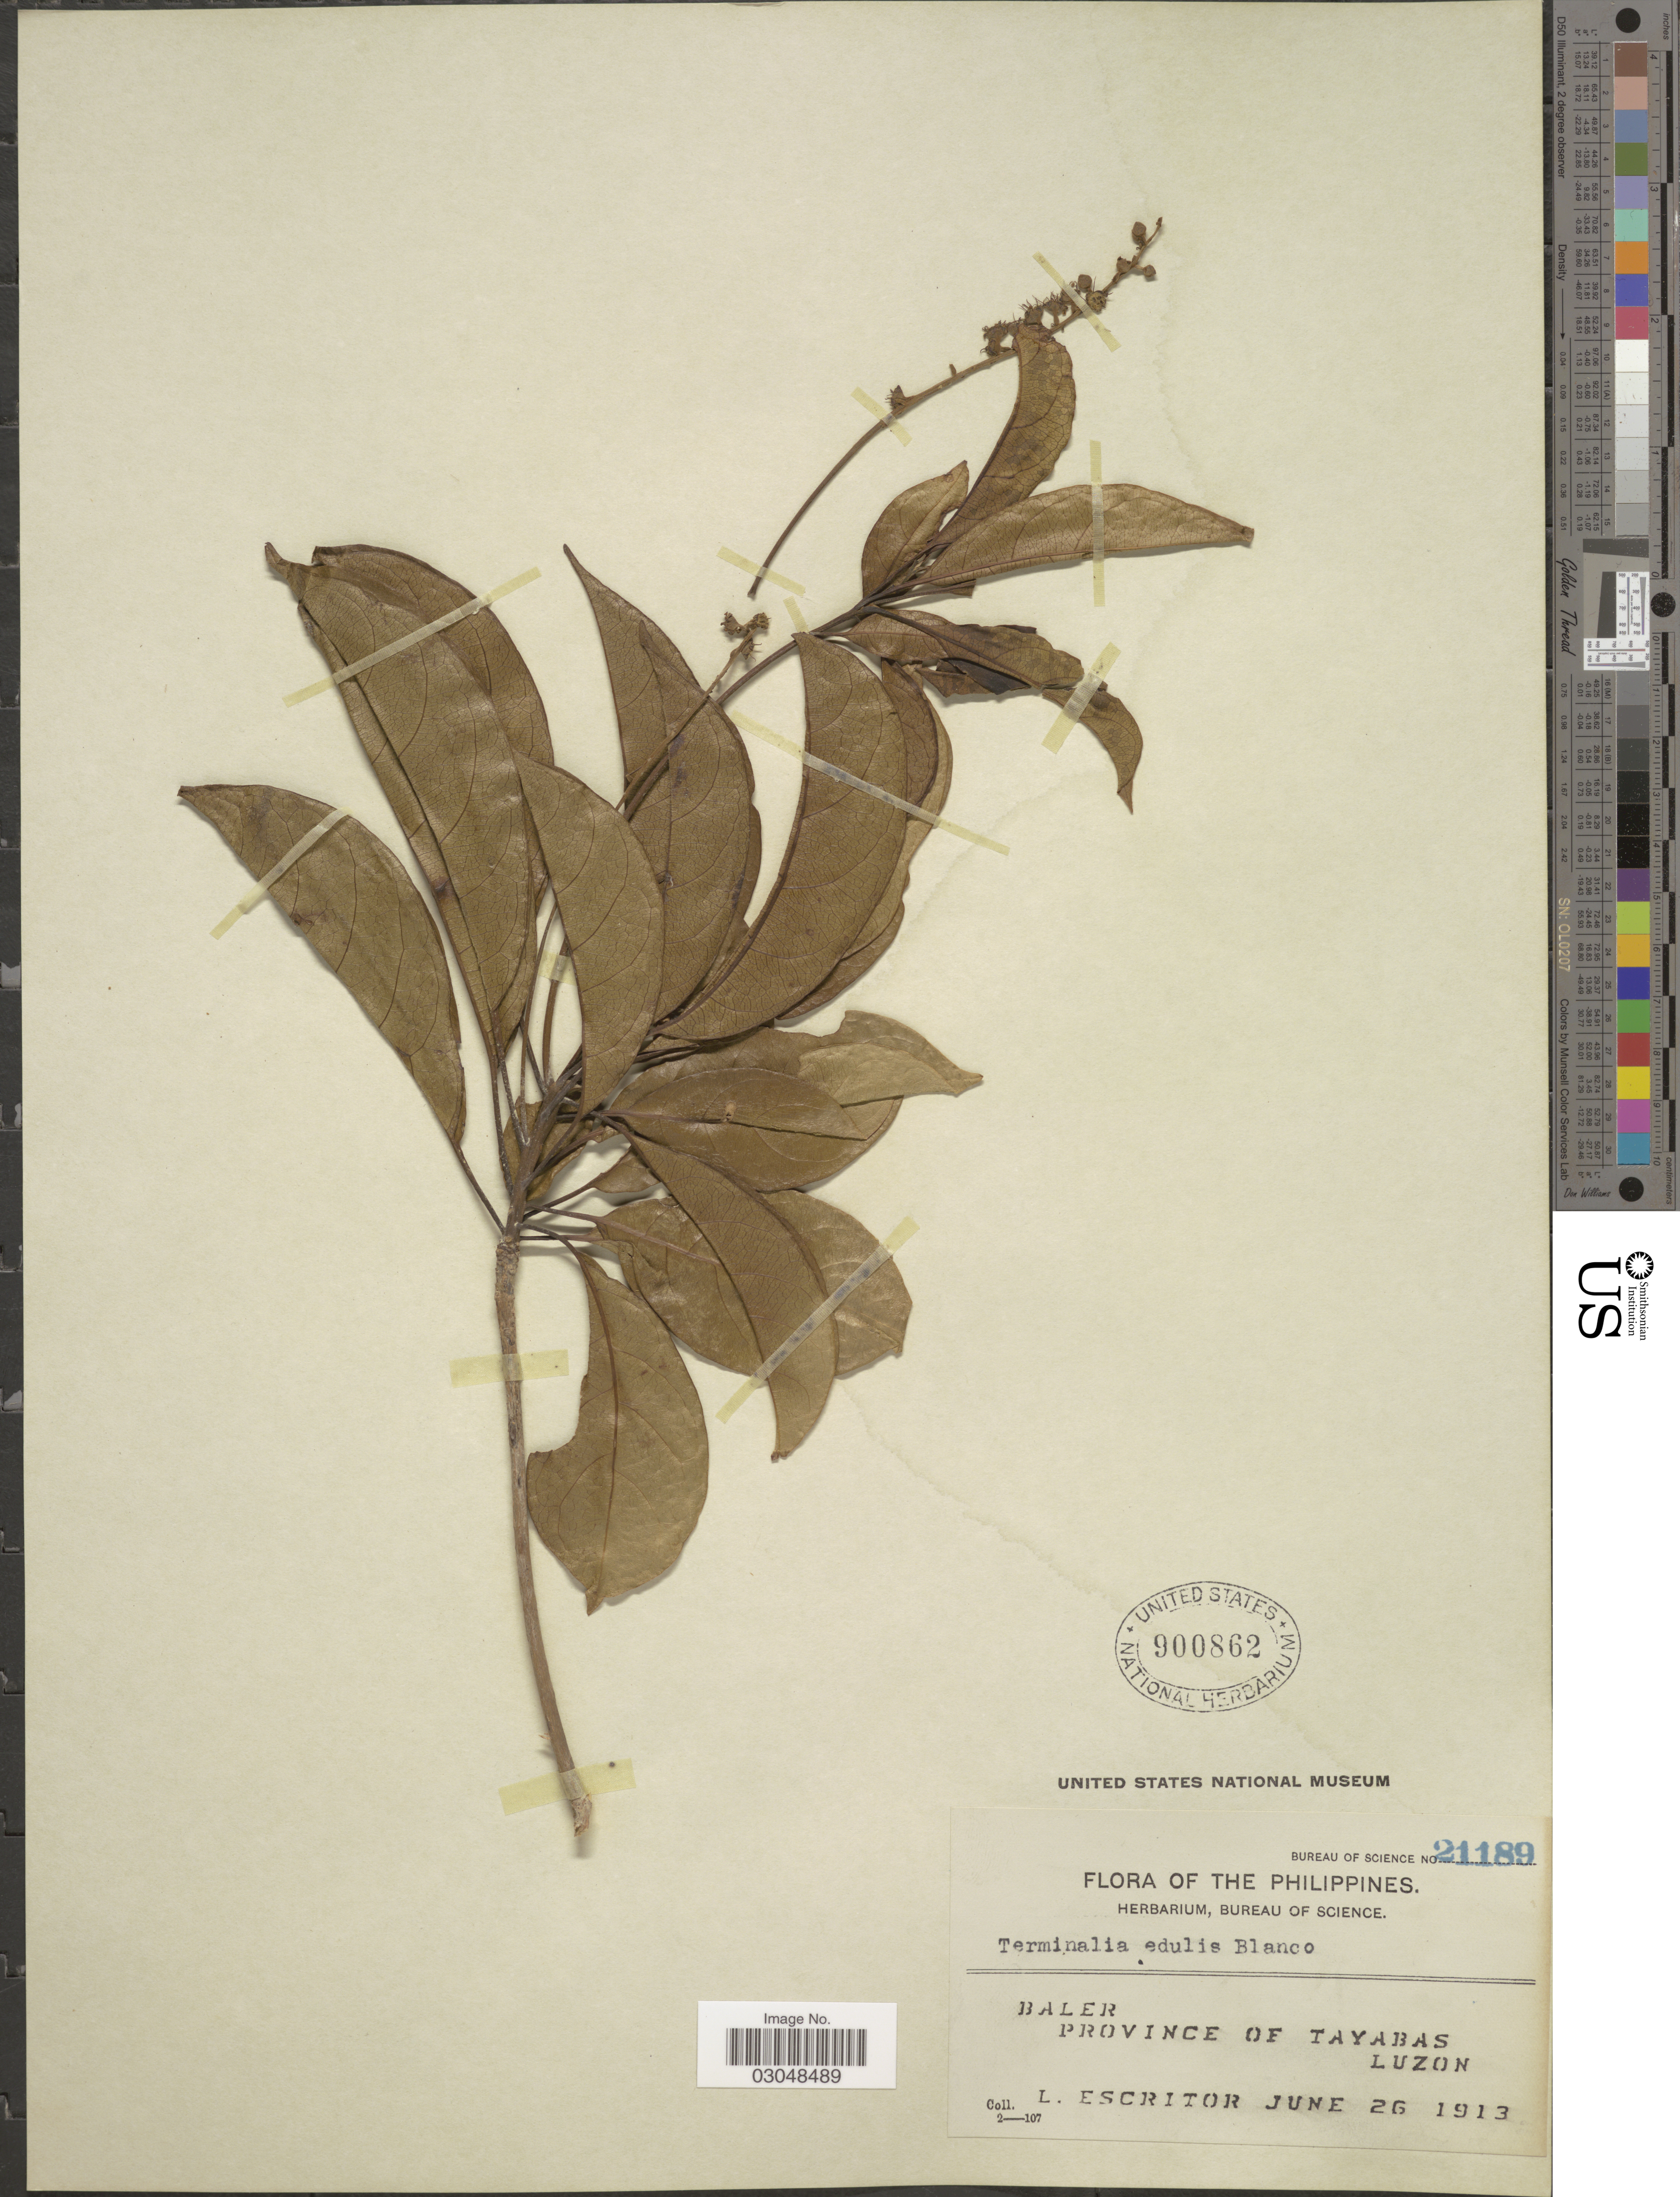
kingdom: Plantae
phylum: Tracheophyta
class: Magnoliopsida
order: Myrtales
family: Combretaceae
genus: Terminalia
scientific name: Terminalia microcarpa subsp. microcarpa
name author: Decne.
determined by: (US) Smithsonian Institution - National Museum of Natural History - Department of Botany (UNITED STATES)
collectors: L. Escritor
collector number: Bureau of Science 21189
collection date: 1913-06-26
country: Philippines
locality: Baler, Province of Tayabas, Luzon.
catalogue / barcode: US 900862